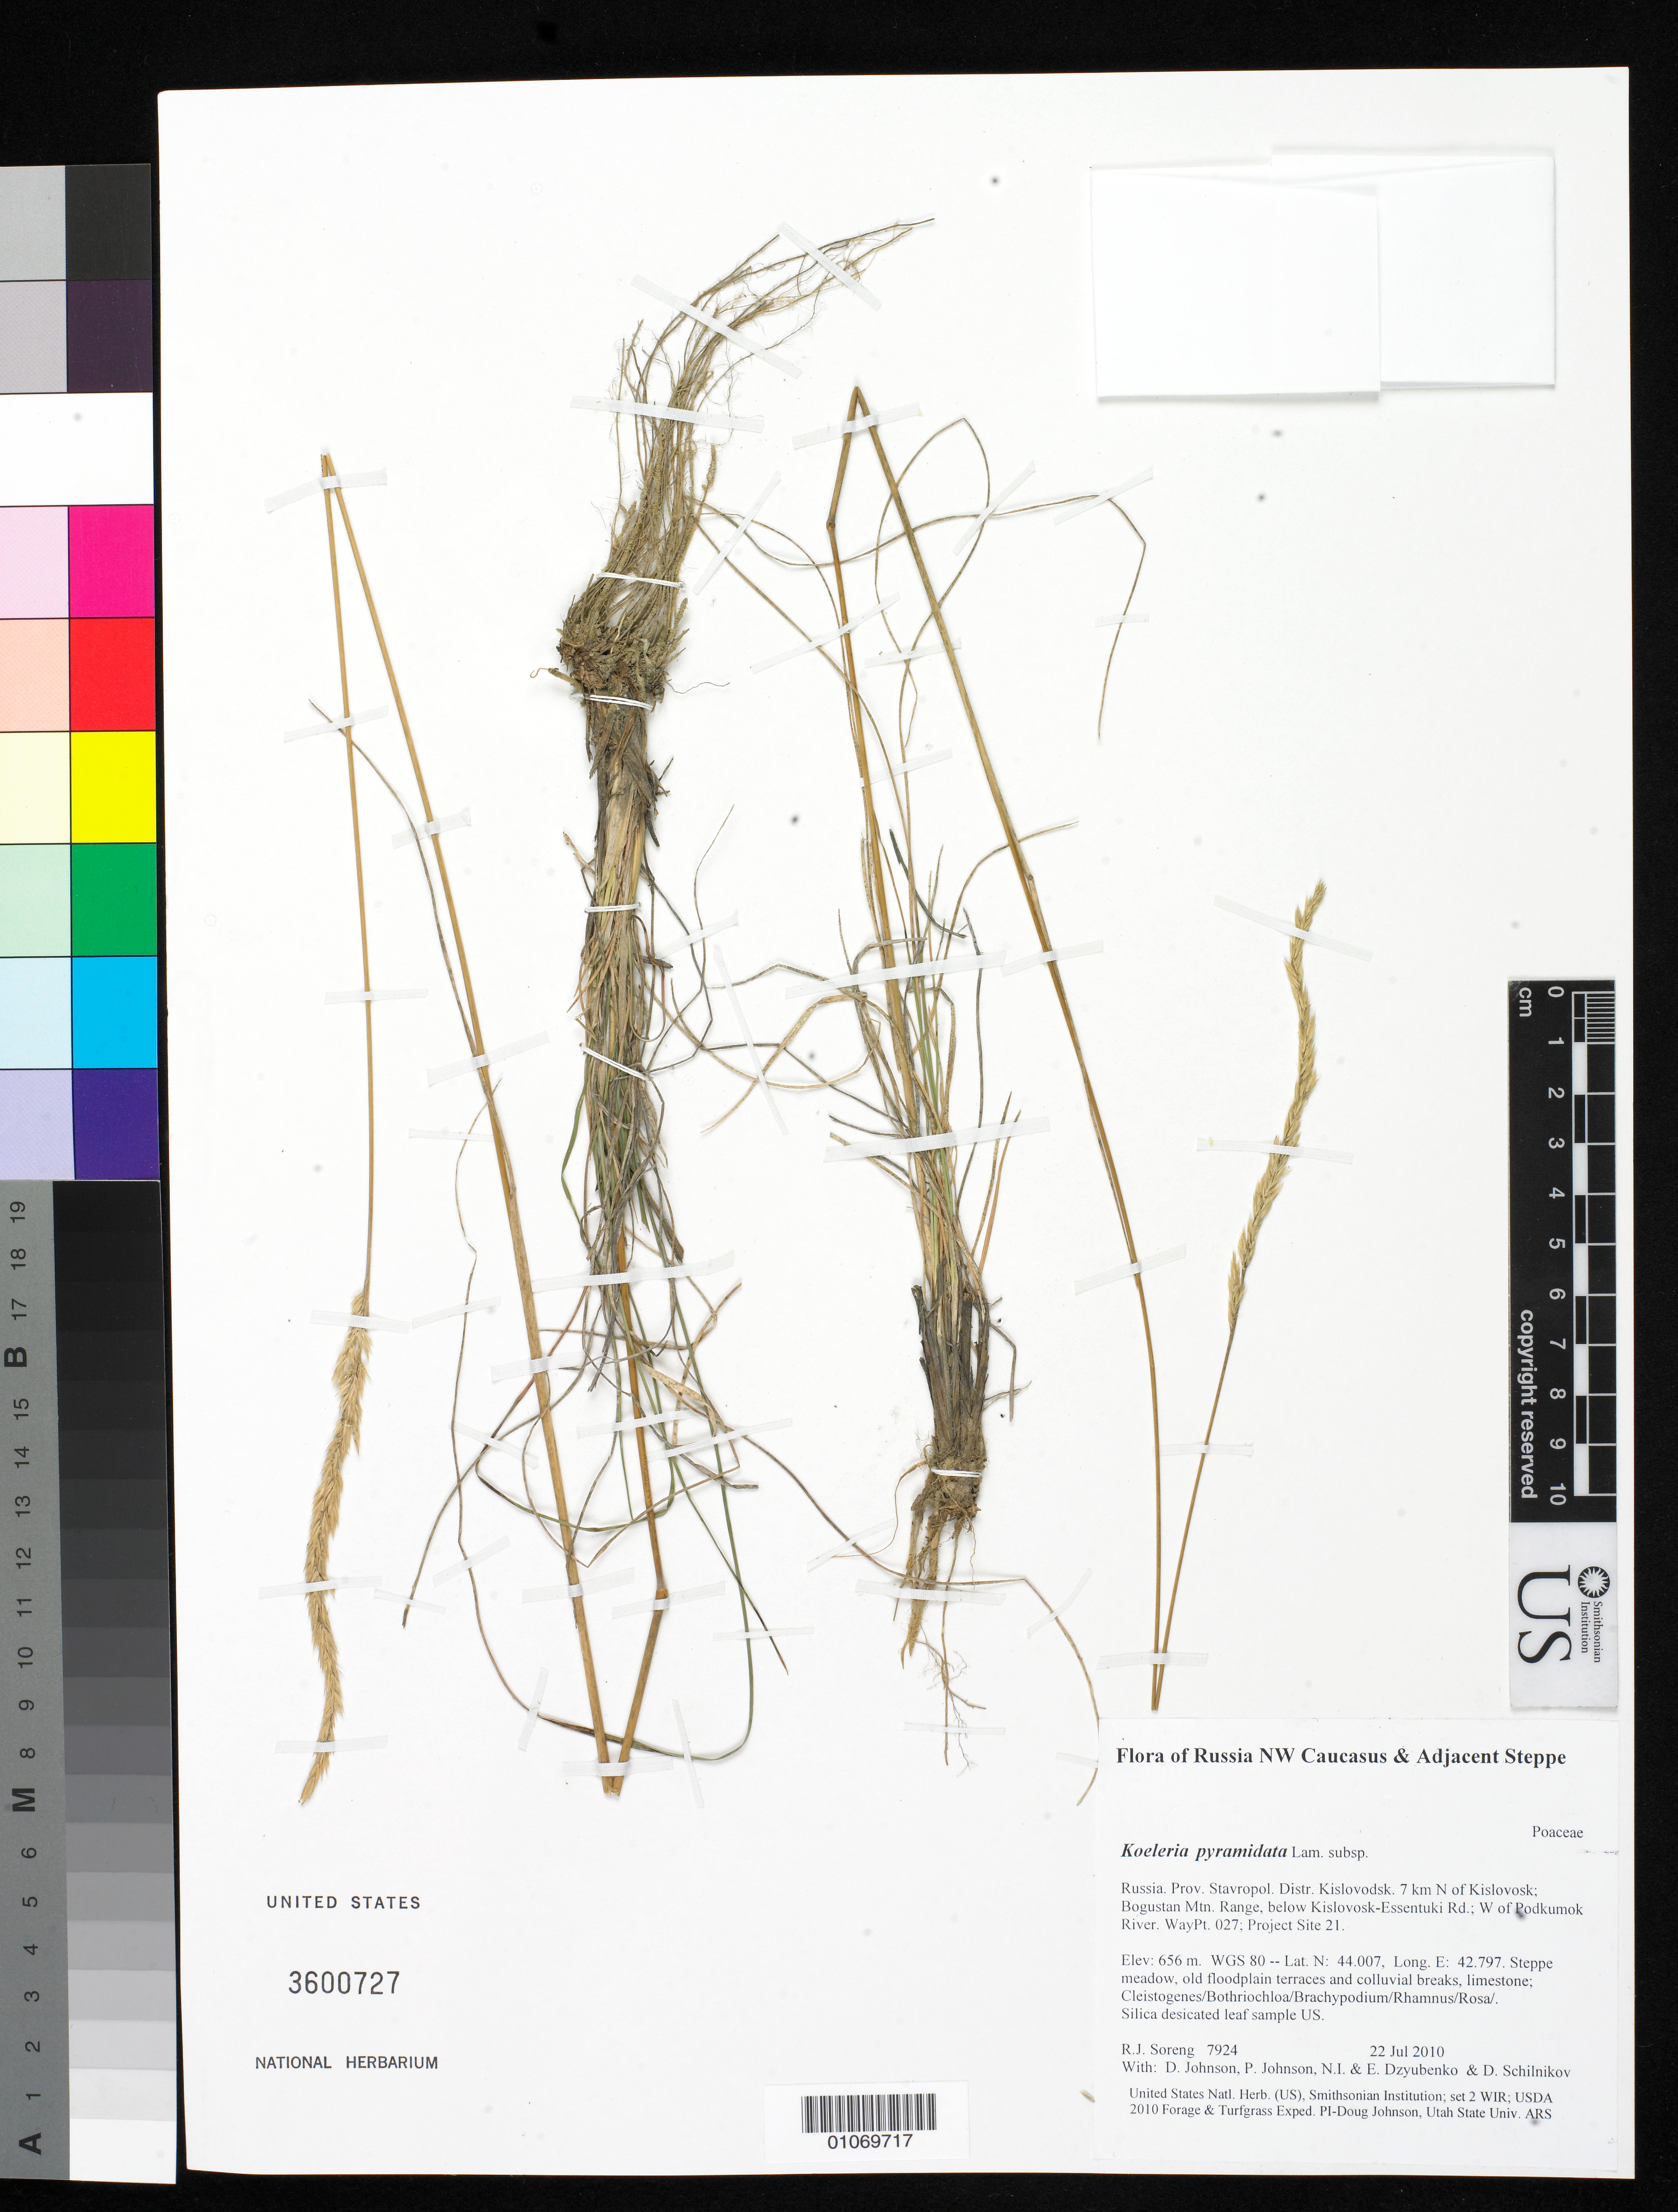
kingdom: Plantae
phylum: Tracheophyta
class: Liliopsida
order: Poales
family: Poaceae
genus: Koeleria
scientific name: Koeleria pyramidata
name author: (Lam.) P. Beauv.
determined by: Soreng, Robert J., Research Associate (BOT), Smithsonian Institution - National Museum of Natural History (UNITED STATES)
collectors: R. J. Soreng, D. Johnson, P. Johnson, N. Dzyubenko, E. Dzyubenko & D. Schilnikov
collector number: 7924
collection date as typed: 22 Jul 2010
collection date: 2010-07-22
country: Russian Federation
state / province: Stavropol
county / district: Kislovodsk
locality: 7 km N of Kislovosk; Bogustan Mtn. Range, below Kislovosk-Essentuki Rd.; W of Podkumok River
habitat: Steppe meadow, old floodplain terraces and colluvial breaks, limestone; Cleistogenes/Bothriochloa/Brachypodium/Rhamnus/Rosa/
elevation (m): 656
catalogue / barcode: US 3600727